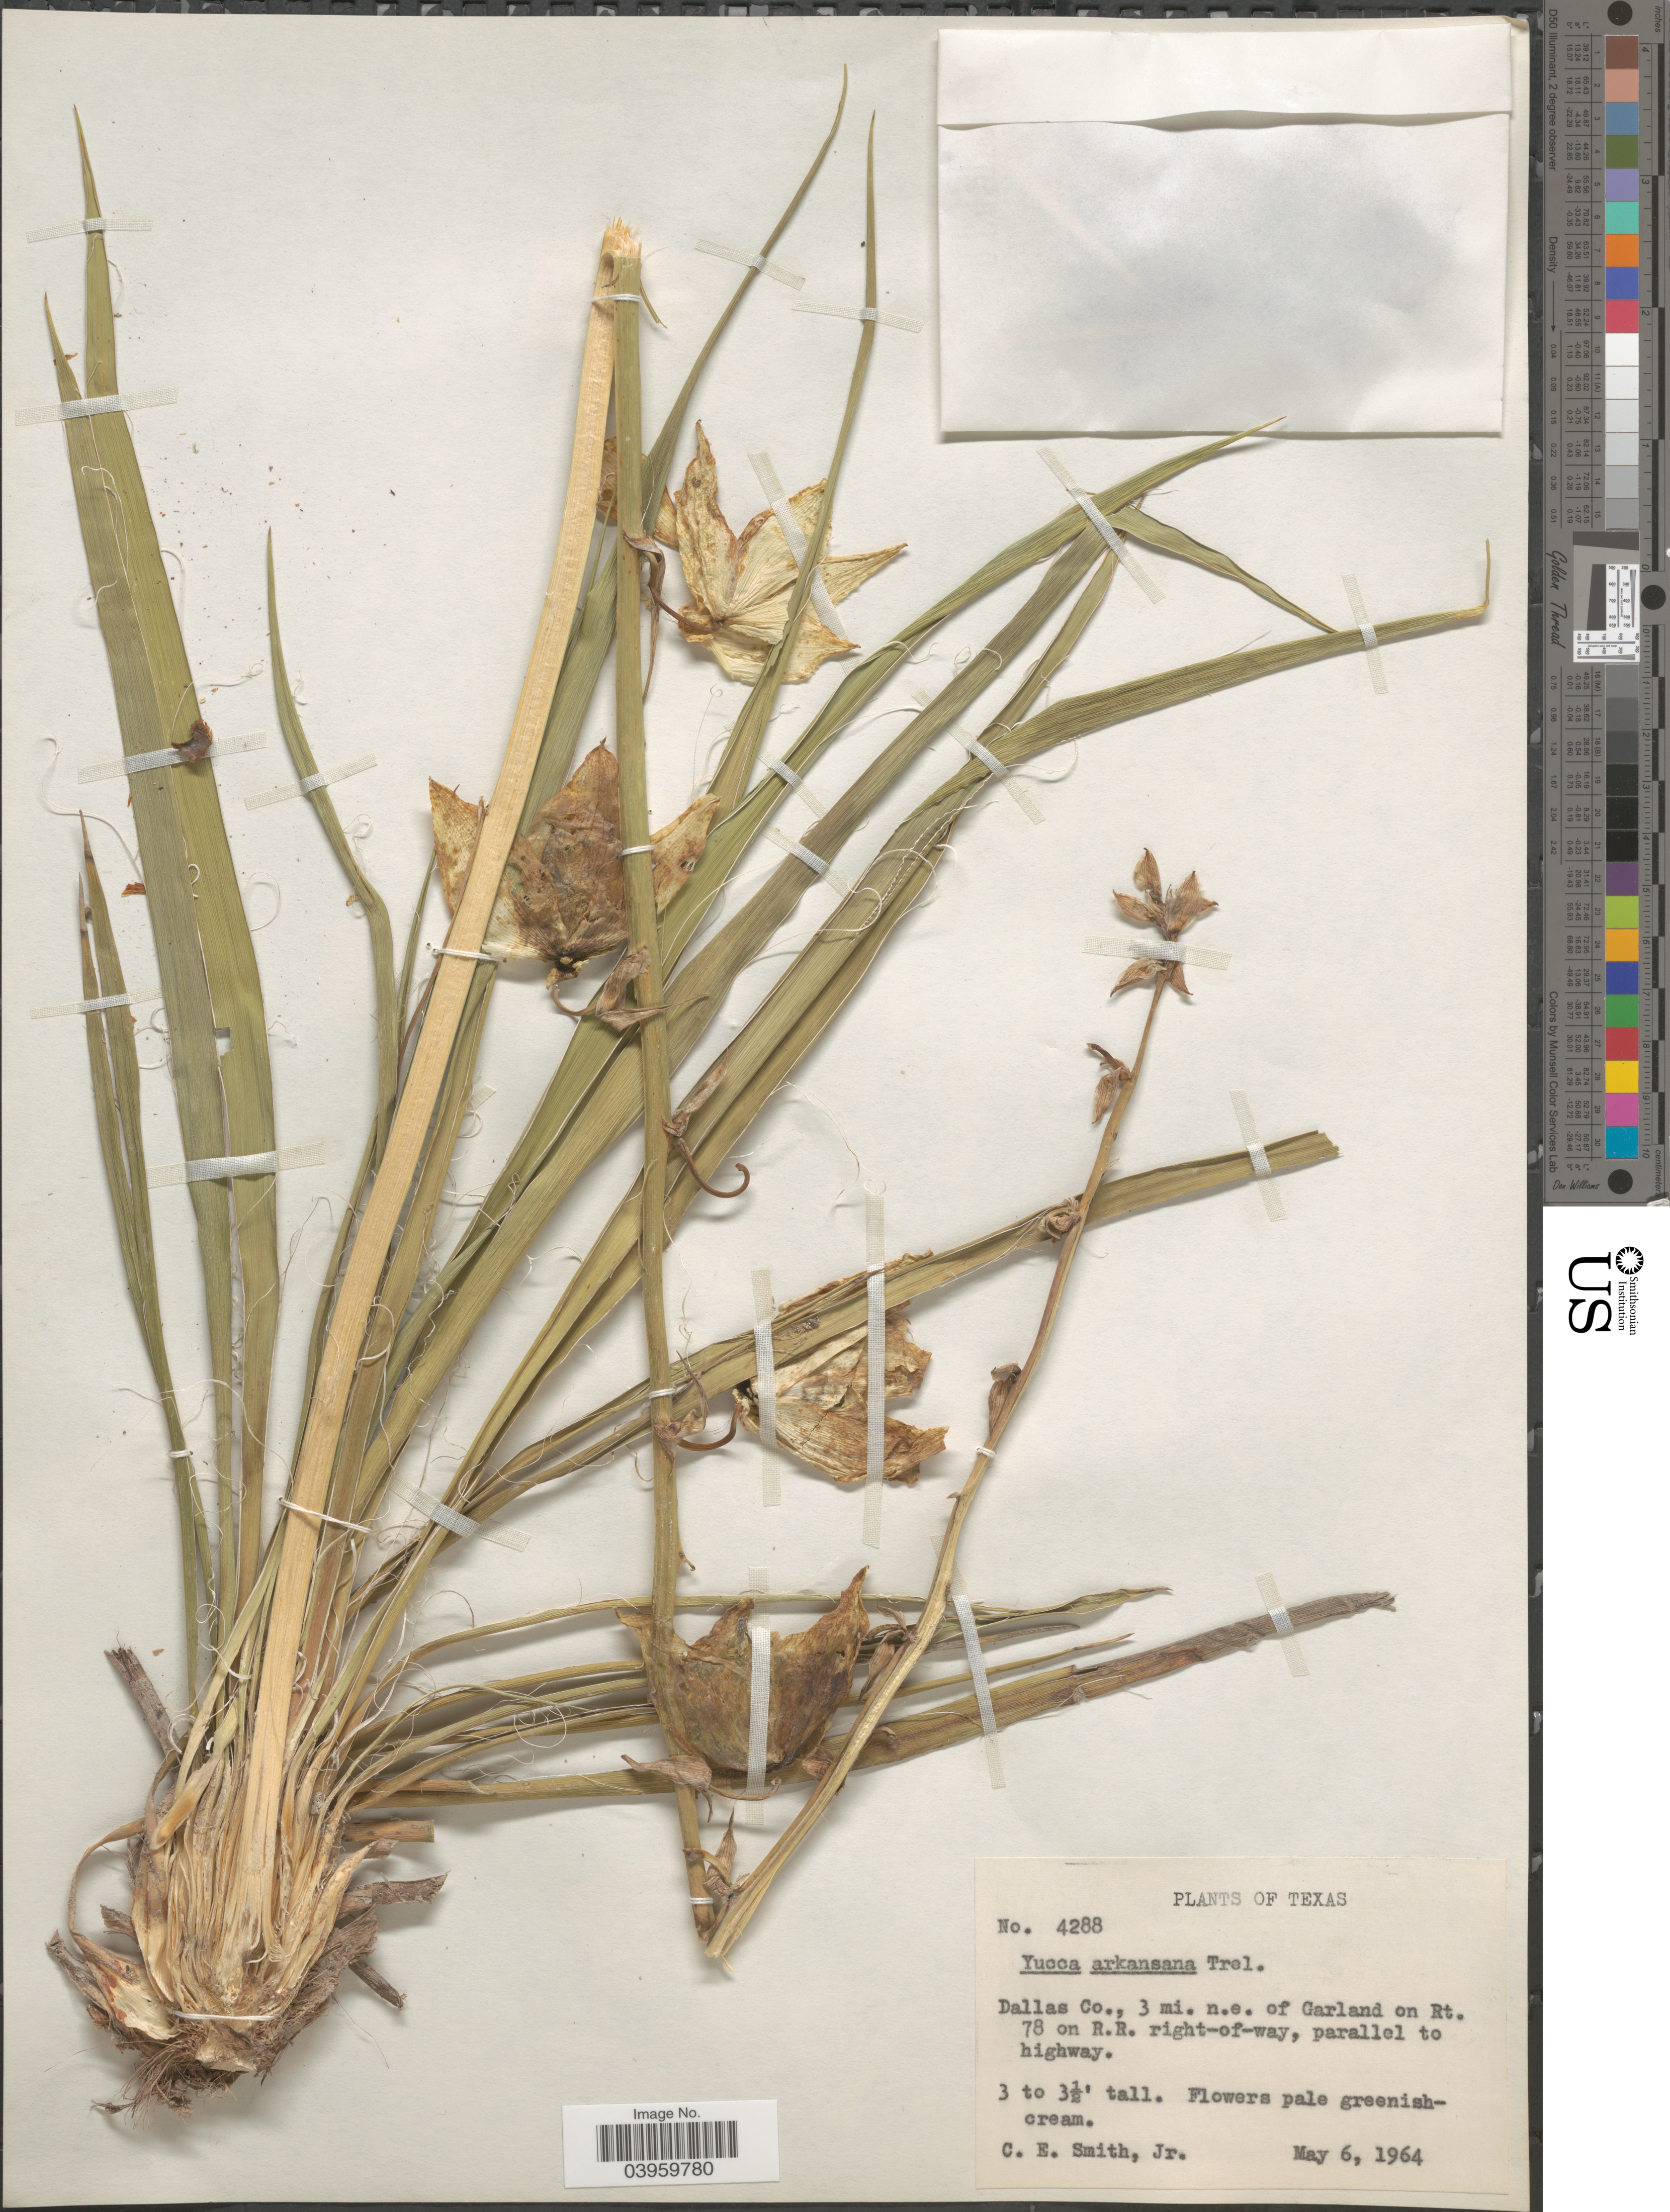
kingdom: Plantae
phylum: Tracheophyta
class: Liliopsida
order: Asparagales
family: Asparagaceae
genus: Yucca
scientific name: Yucca arkansana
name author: Trel.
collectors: C. E. Smith Jr.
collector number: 4288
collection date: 1964-05-06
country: United States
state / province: Texas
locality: Dallas Co., 3 mi. n.e. of Garland on Rt. 78 on R.R. right-of-way, parallel to highway.